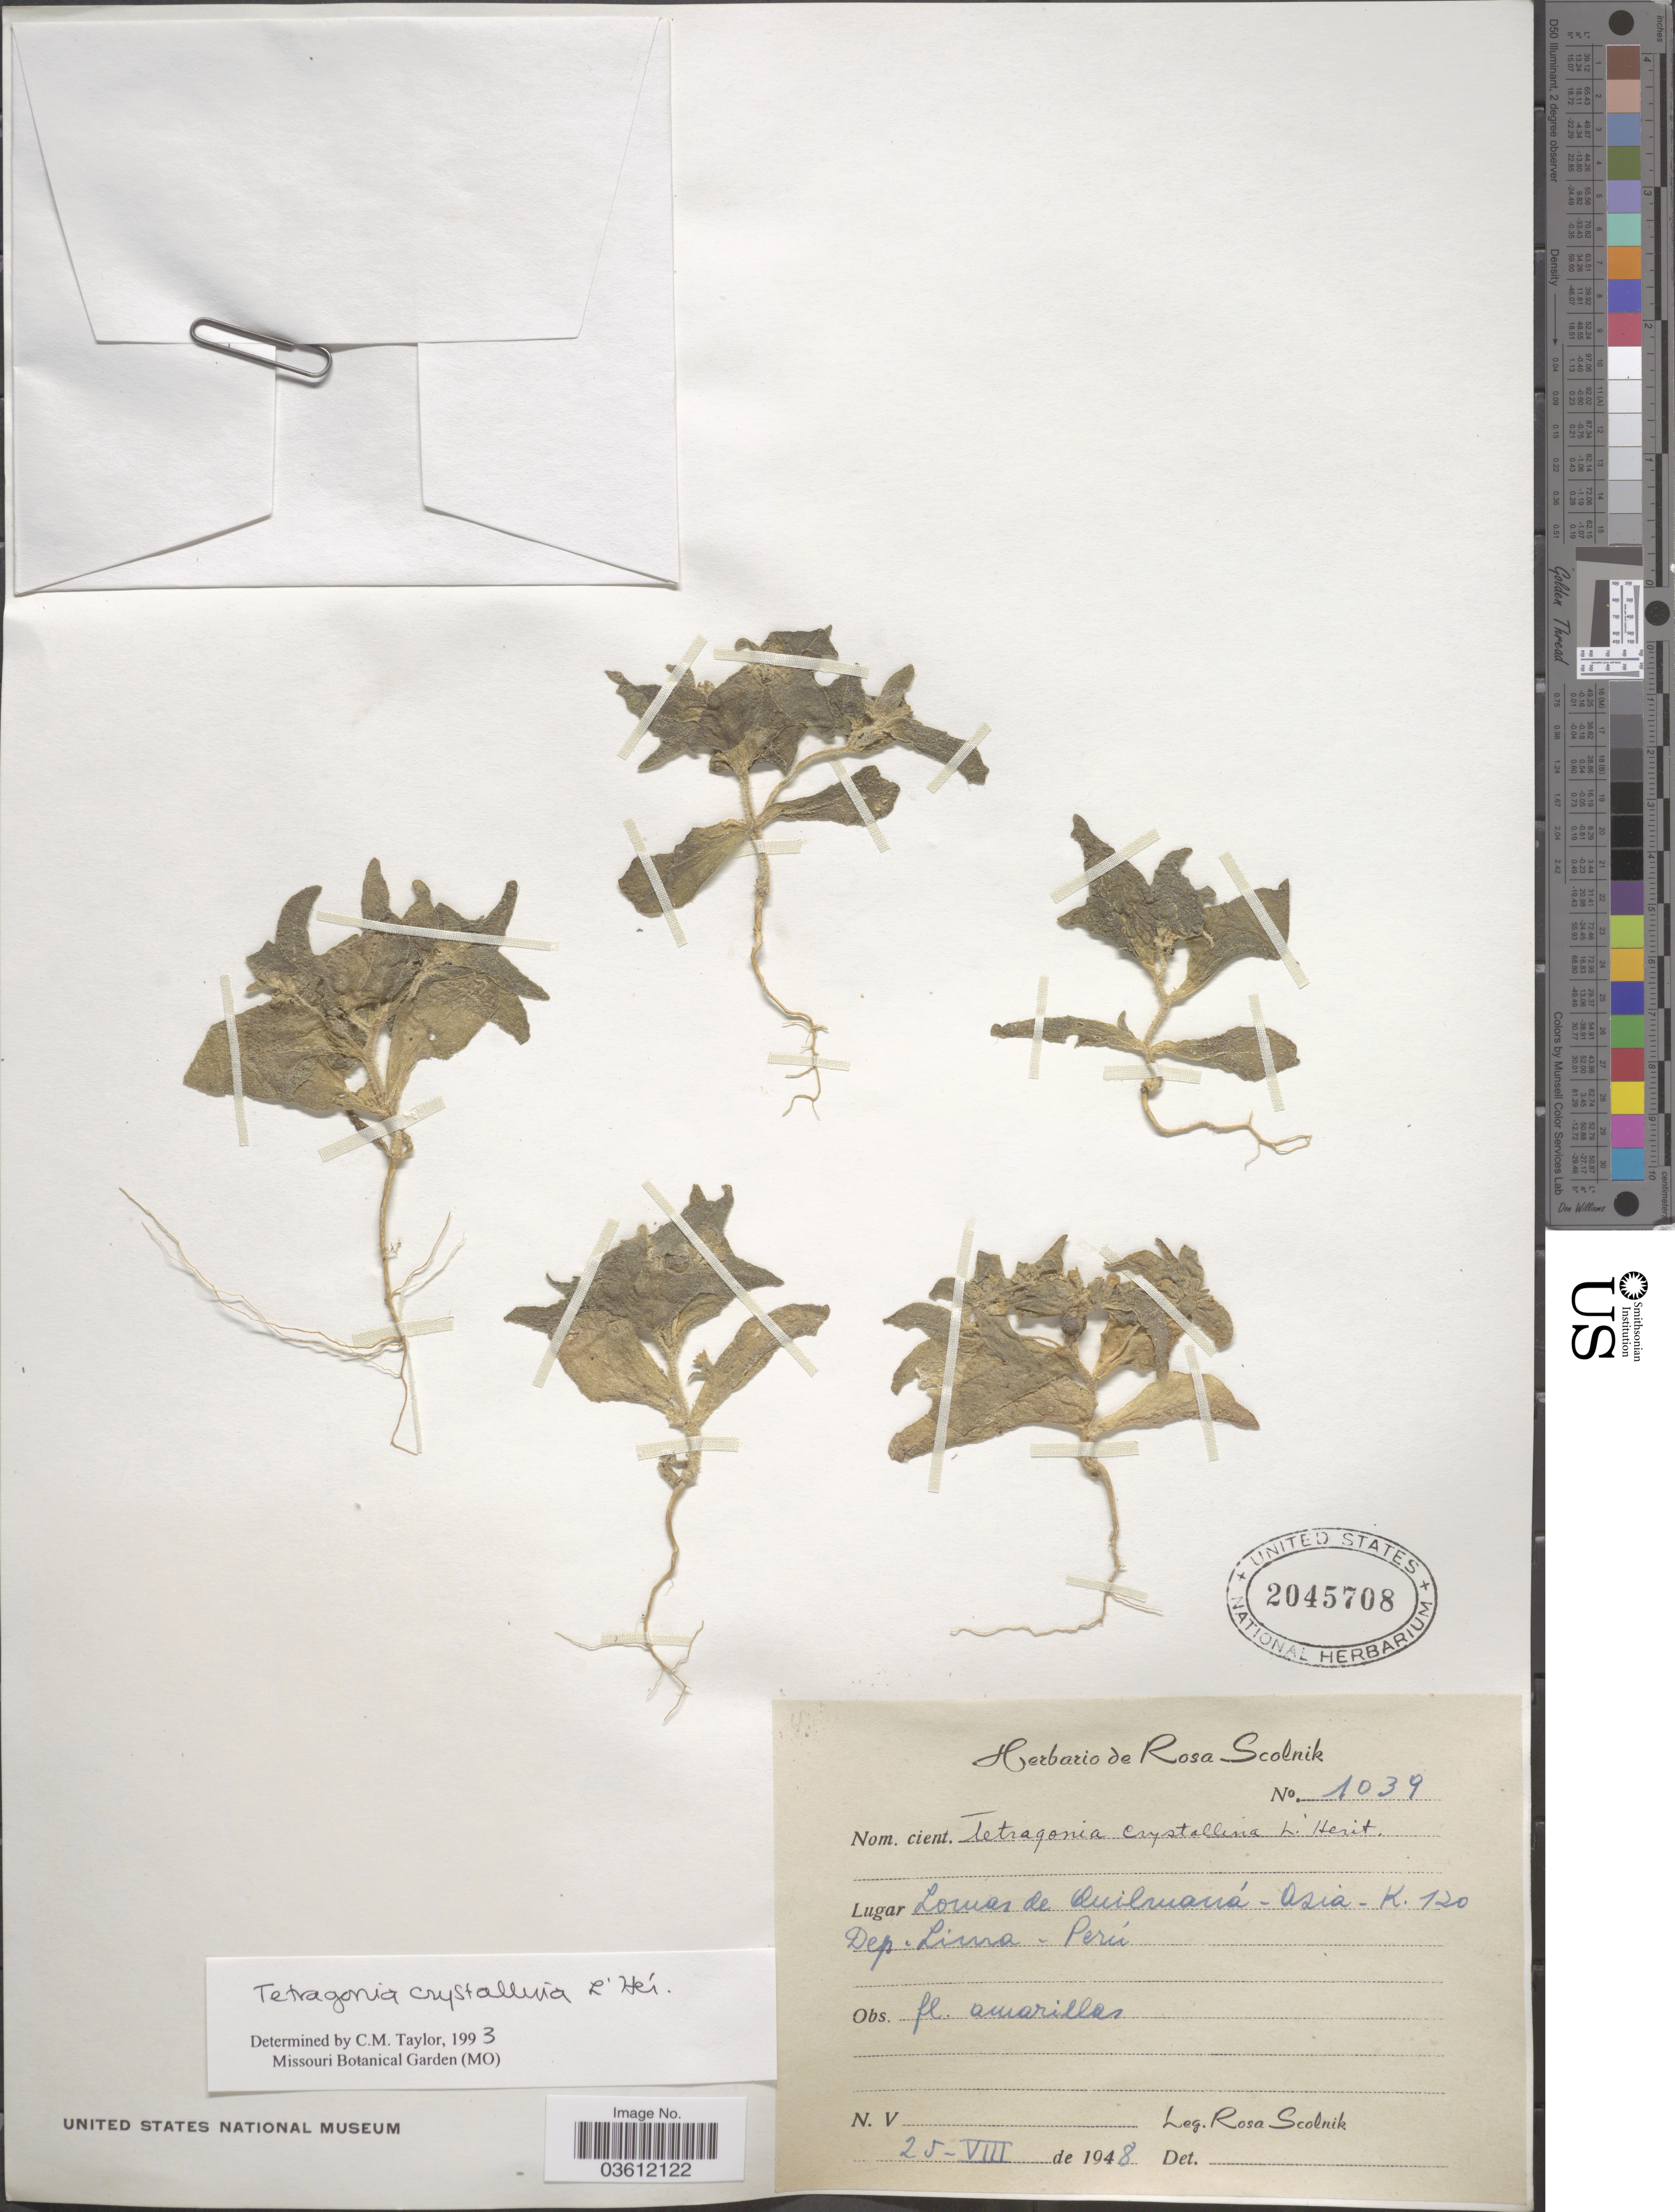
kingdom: Plantae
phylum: Tracheophyta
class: Magnoliopsida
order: Caryophyllales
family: Aizoaceae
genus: Tetragonia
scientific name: Tetragonia crystallina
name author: L'Hér.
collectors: R. Scolnik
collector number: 1039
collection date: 1948-08-25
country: Peru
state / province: Lima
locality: Lomas de Quilmaná - Asia - K. 120 Dep. Lima.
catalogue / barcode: US 2045708